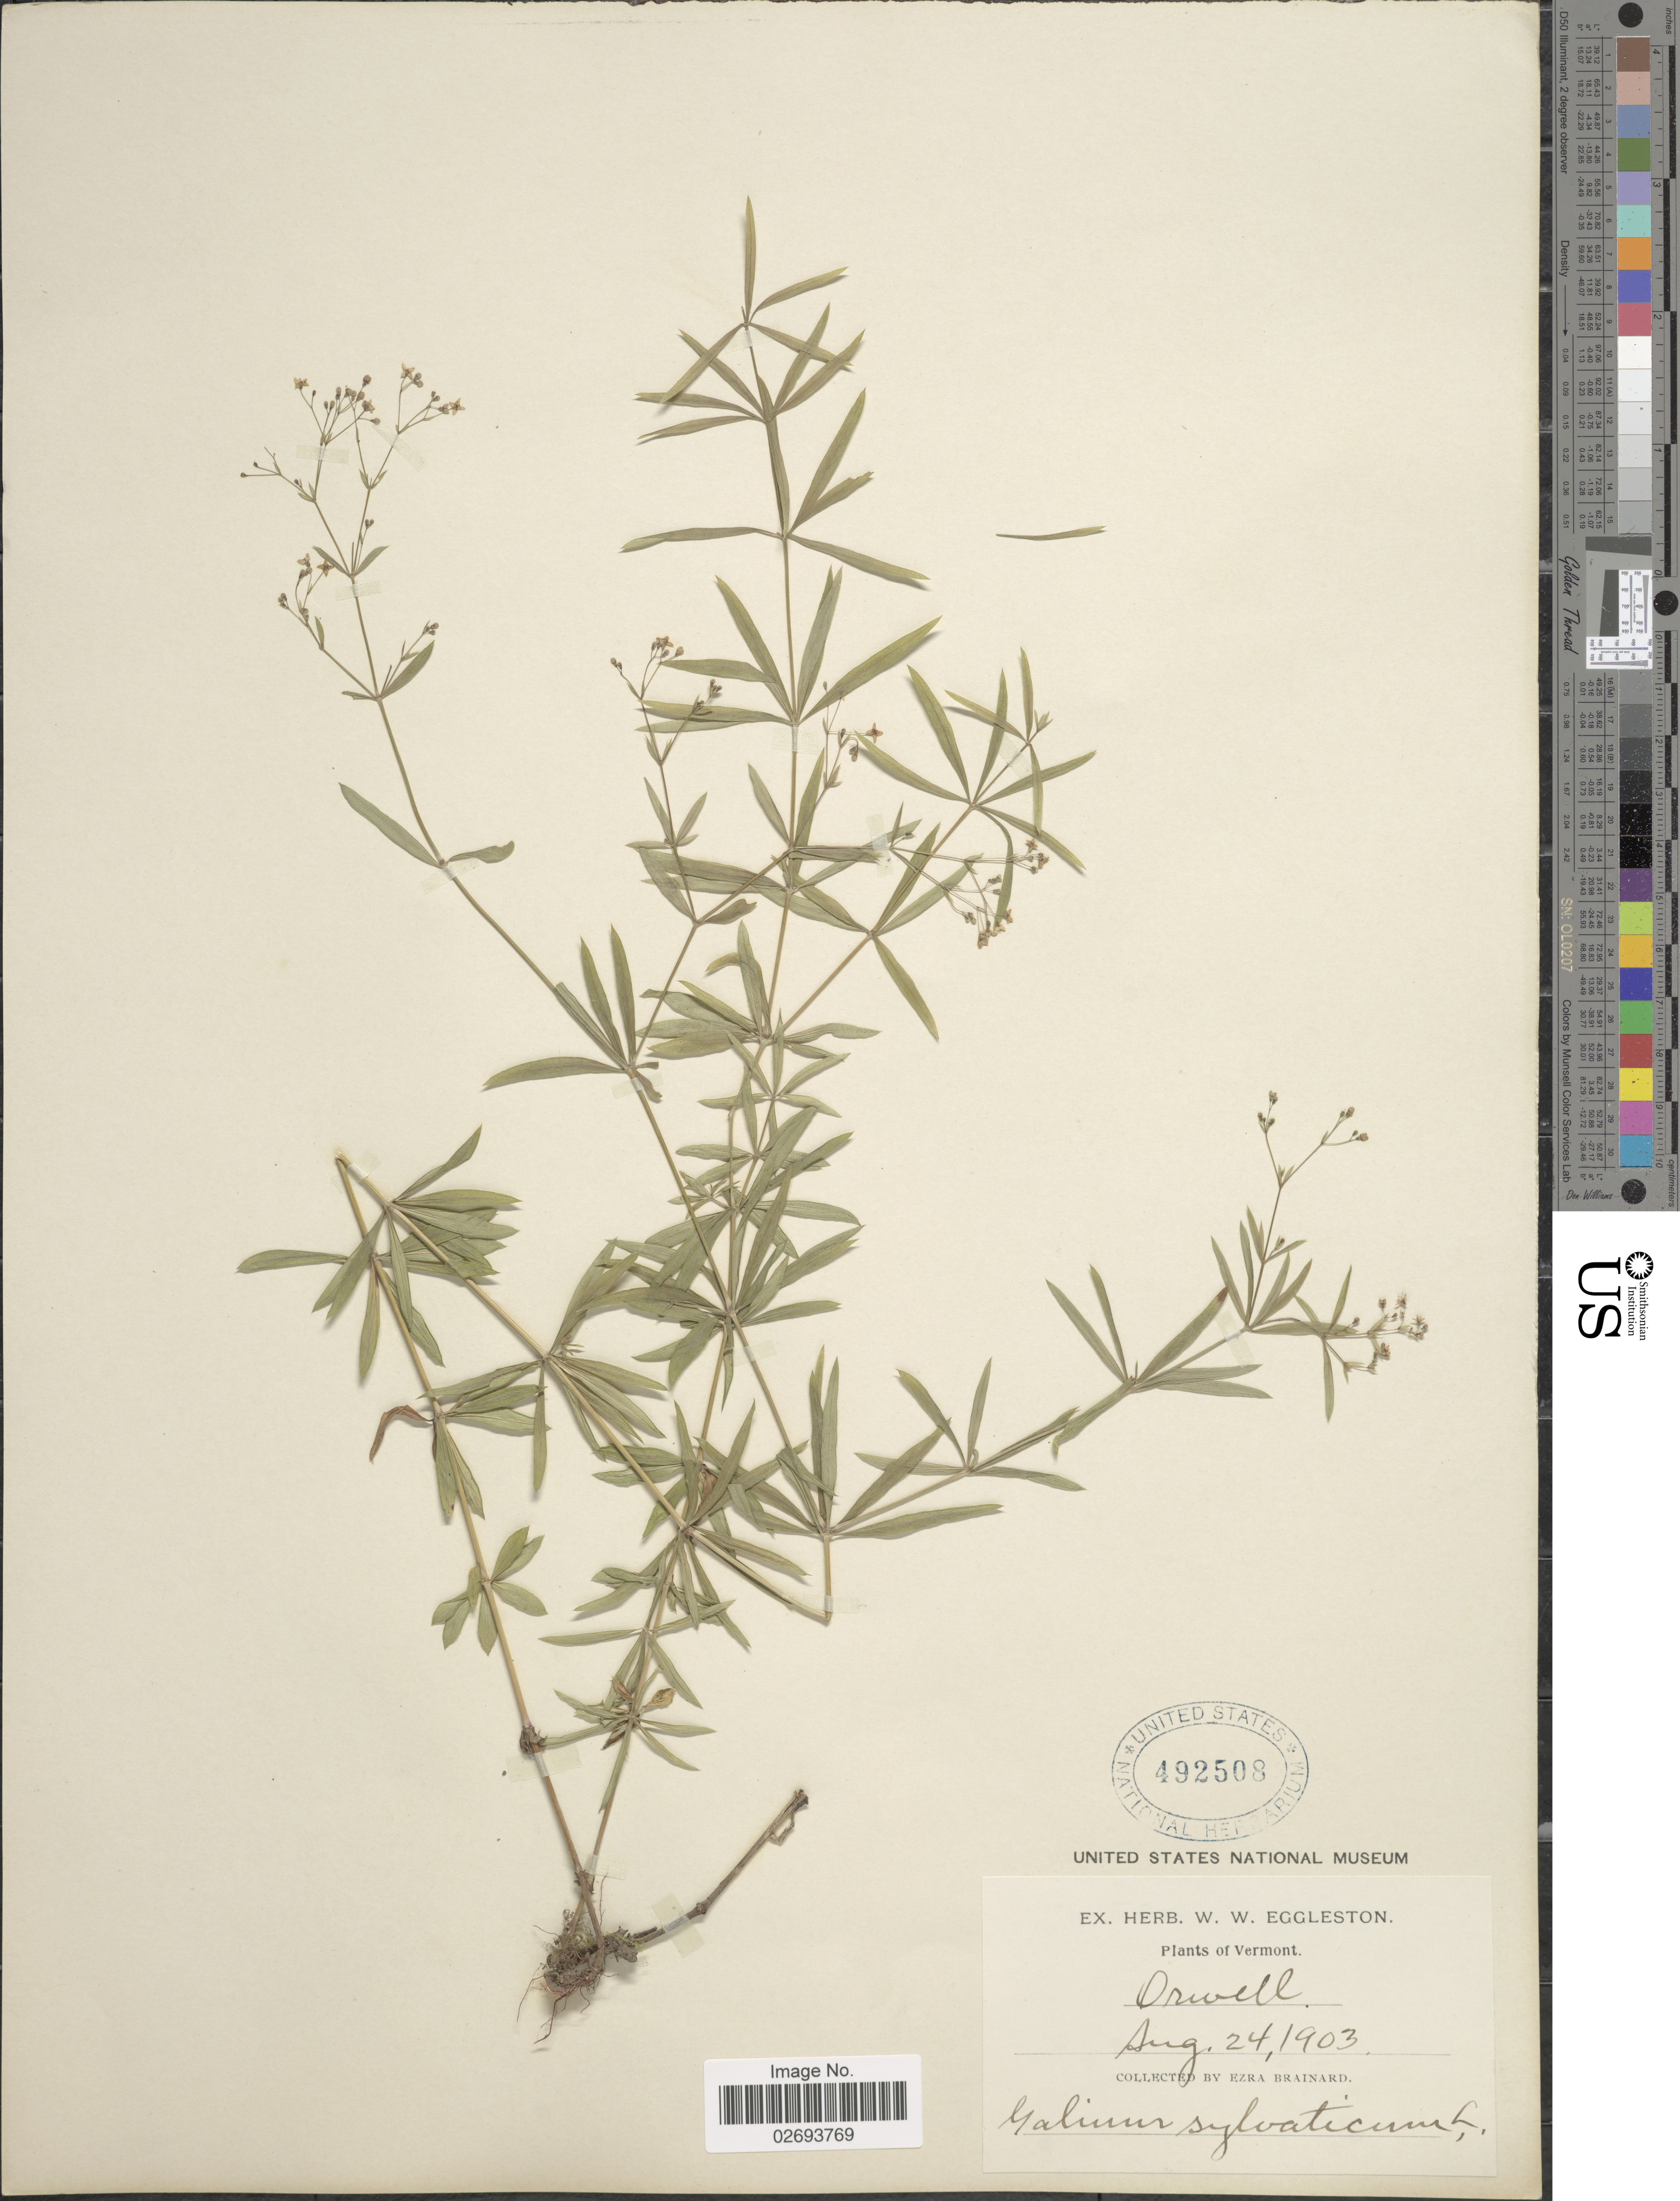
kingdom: Plantae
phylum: Tracheophyta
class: Magnoliopsida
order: Gentianales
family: Rubiaceae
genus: Galium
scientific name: Galium sylvaticum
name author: L.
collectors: E. Brainard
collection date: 1903-08-24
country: United States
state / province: Vermont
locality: Orwell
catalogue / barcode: US 492508